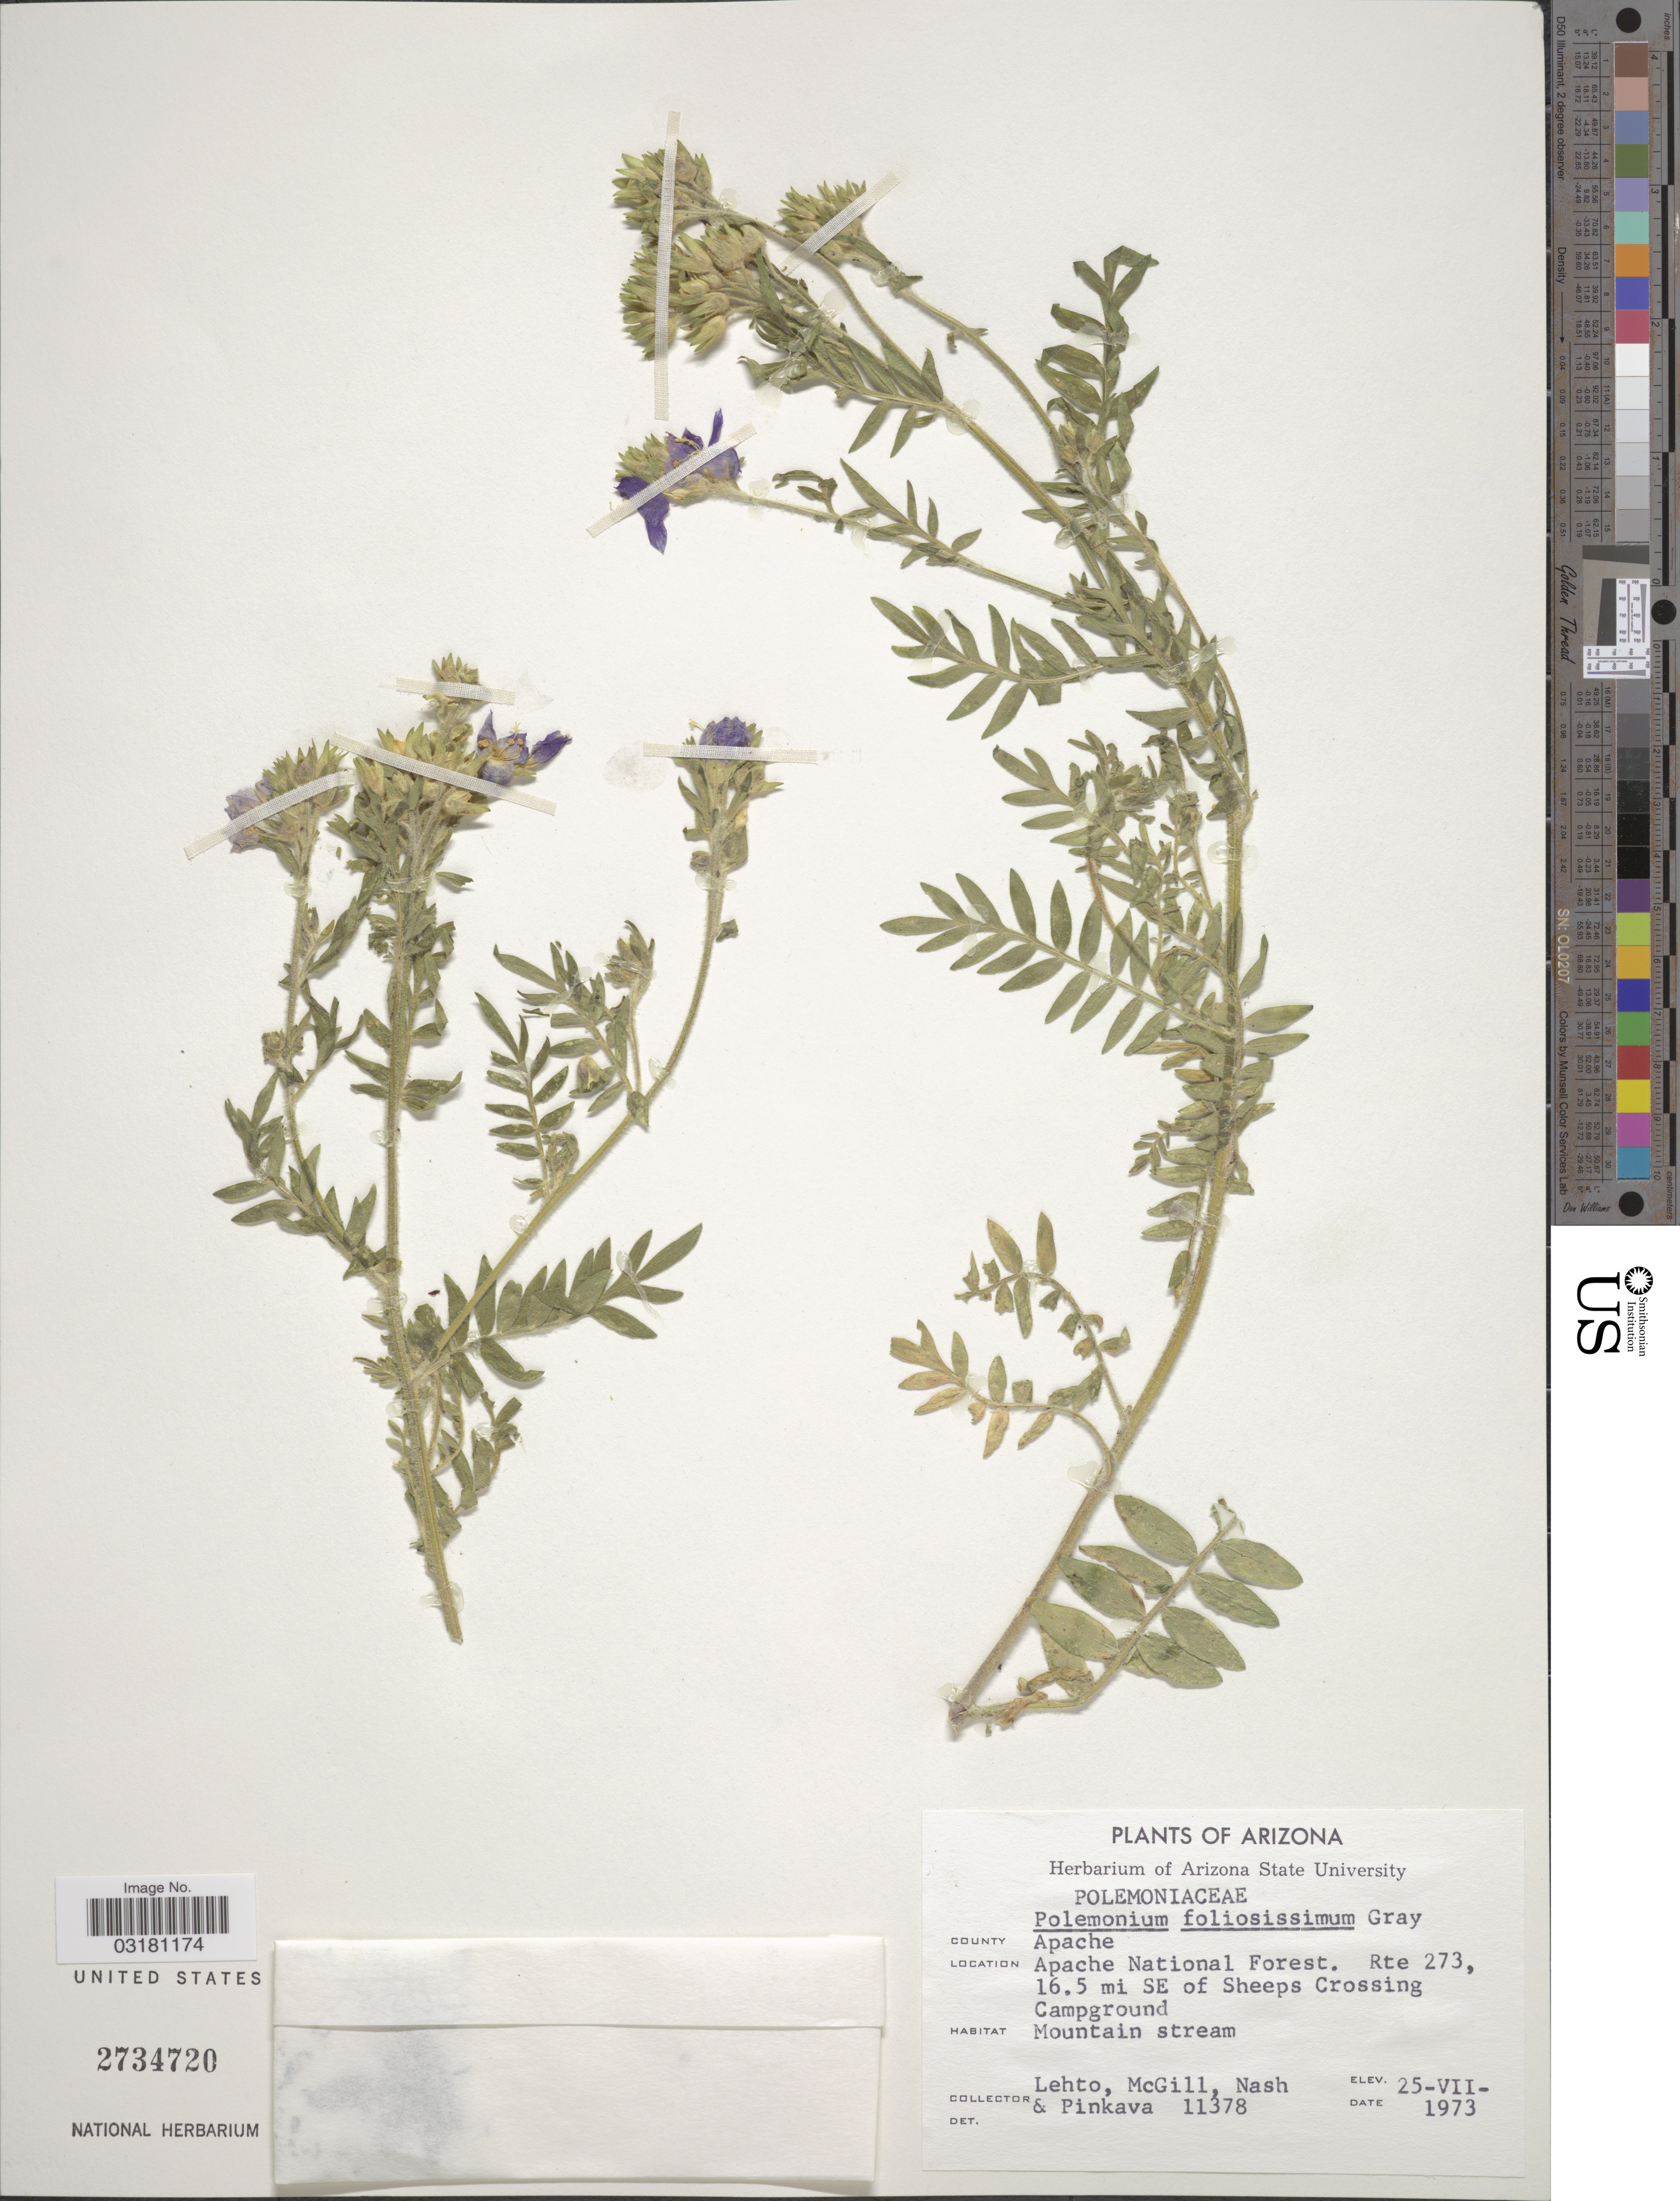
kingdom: Plantae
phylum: Tracheophyta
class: Magnoliopsida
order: Ericales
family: Polemoniaceae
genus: Polemonium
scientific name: Polemonium foliosissimum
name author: A. Gray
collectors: -. Lehto, -. McGill & -. Pinkava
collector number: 11378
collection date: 1973-07-25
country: United States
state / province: Arizona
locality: County Apache. Apache National Forest. Rte 273, 16.5 mi SE of Sheeps Crossing Campground.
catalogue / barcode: US 2734720